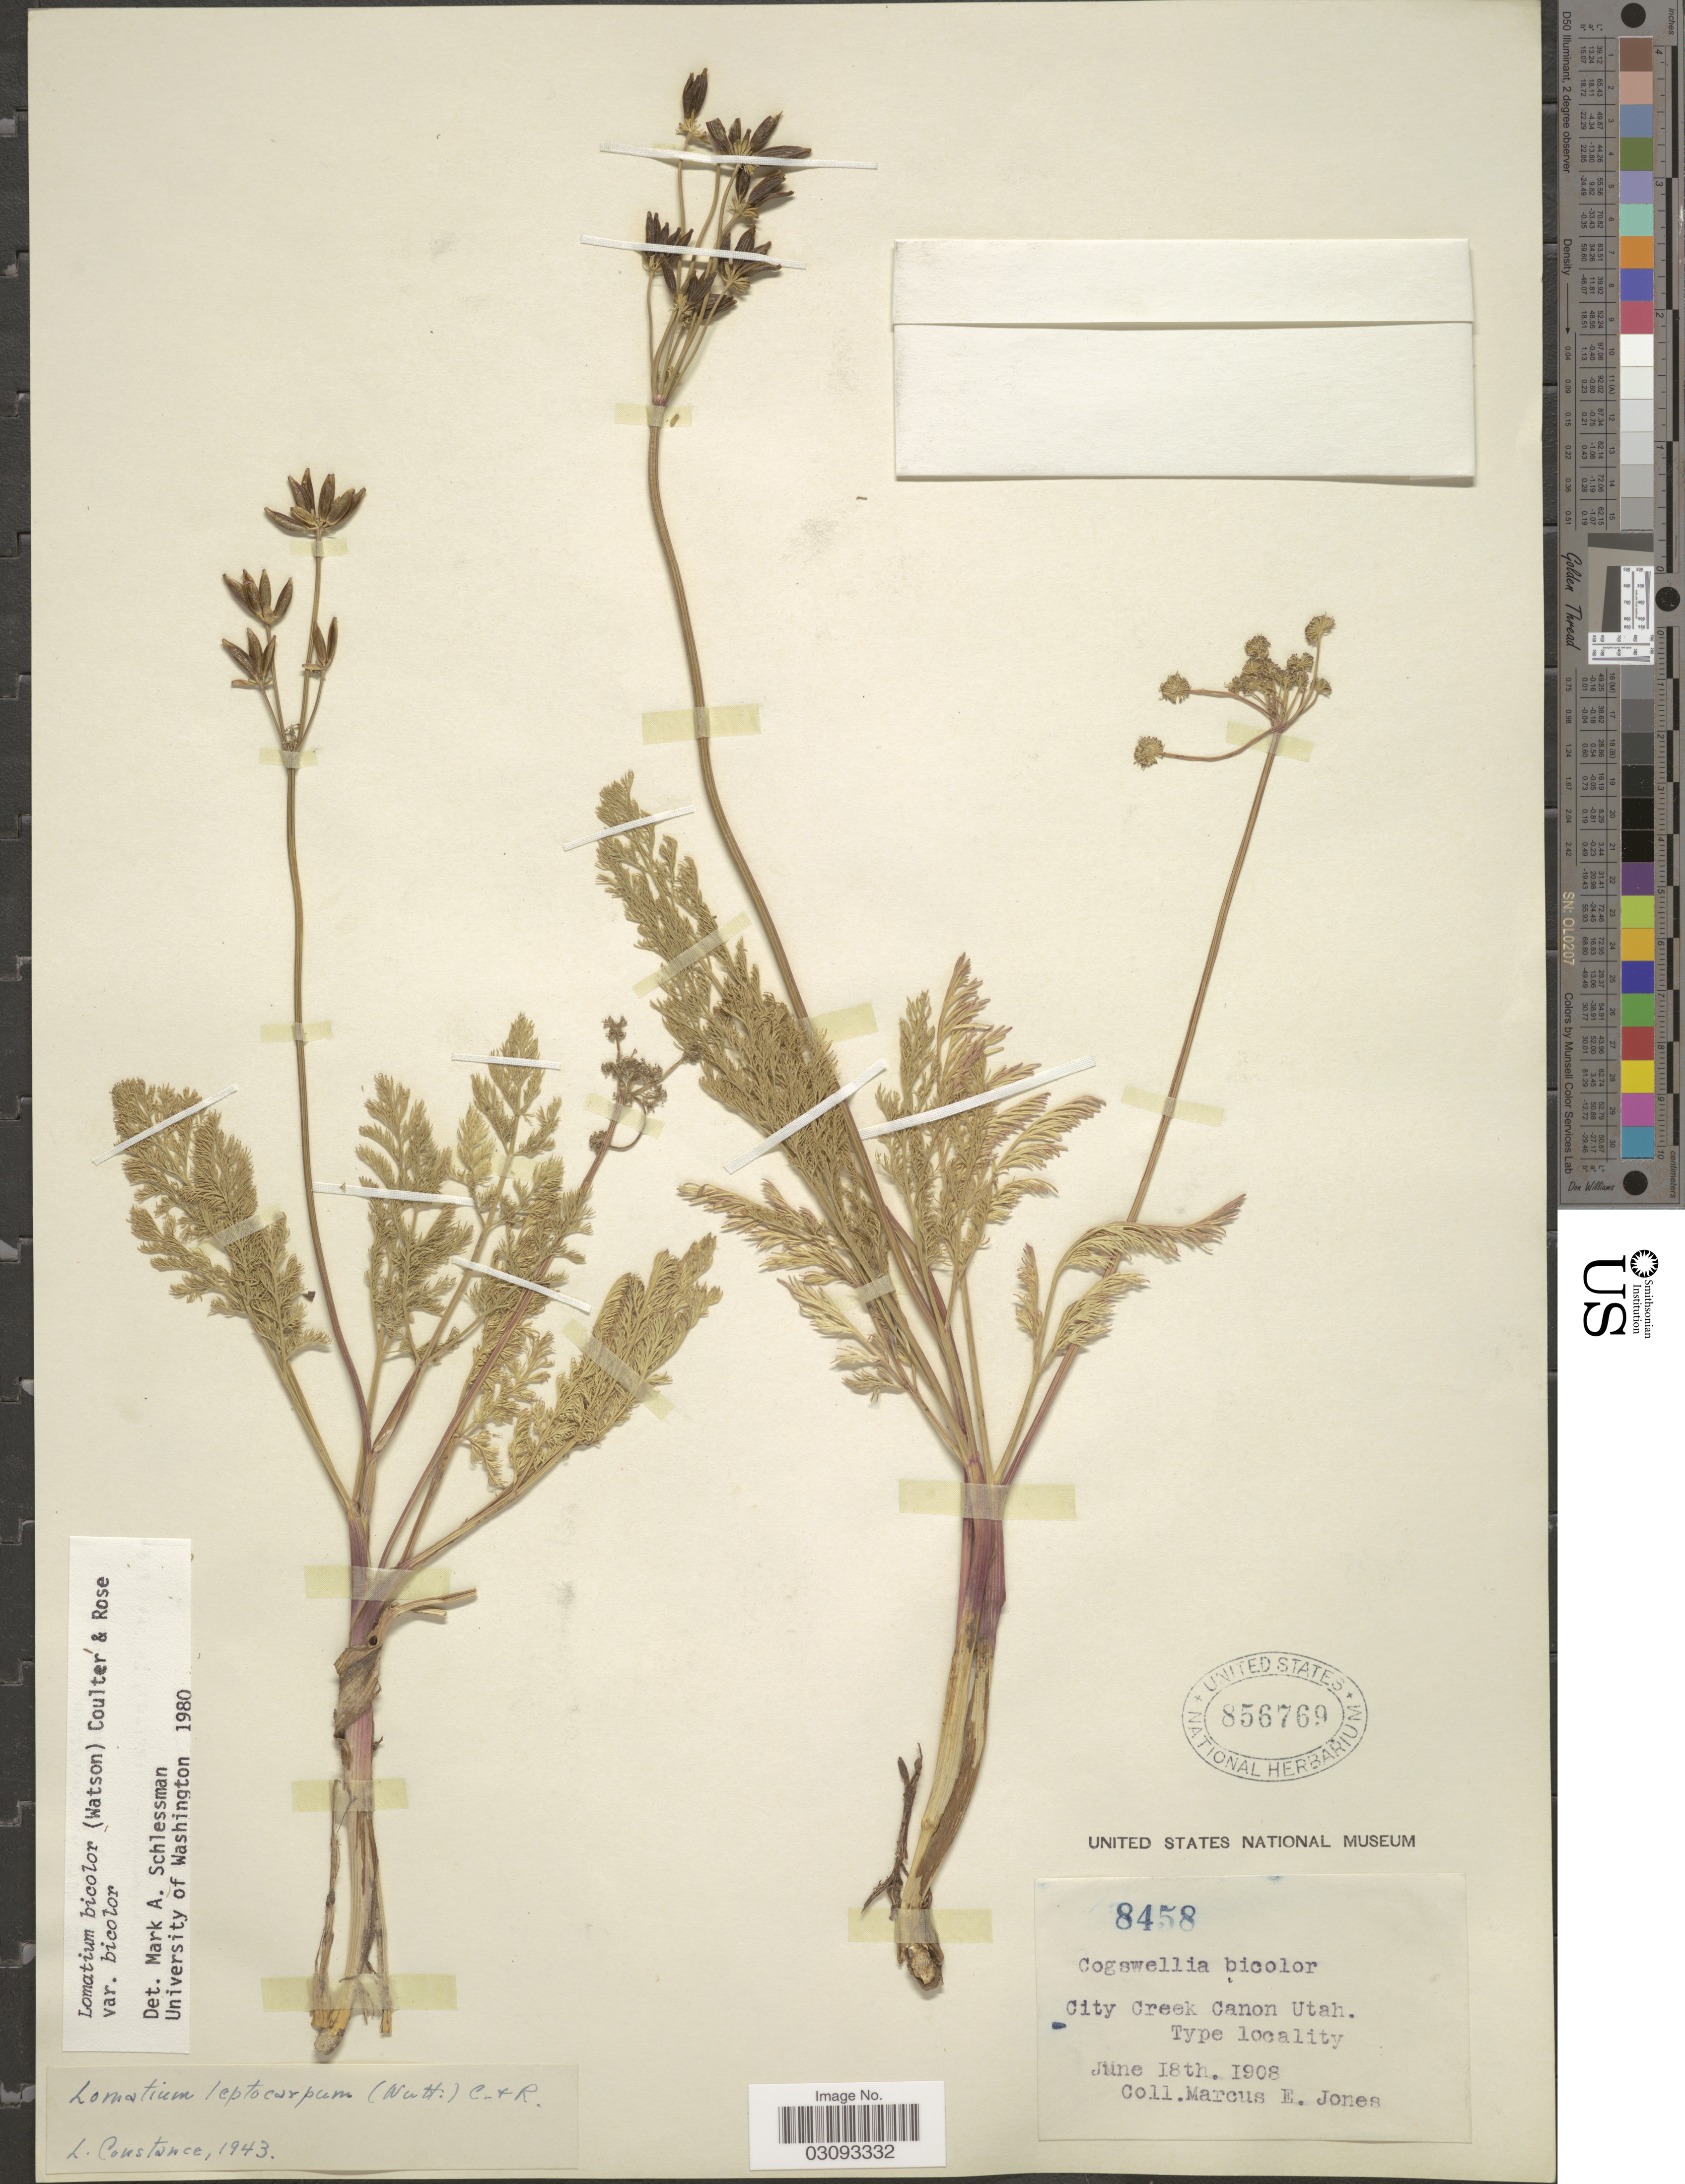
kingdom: Plantae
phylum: Tracheophyta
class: Magnoliopsida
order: Apiales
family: Apiaceae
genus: Lomatium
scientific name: Lomatium bicolor var. bicolor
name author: (S. Watson) J.M. Coult. & Rose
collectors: M. E. Jones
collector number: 8458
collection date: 1908-06-18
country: United States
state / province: Utah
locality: City Creek Canon.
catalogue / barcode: US 856769